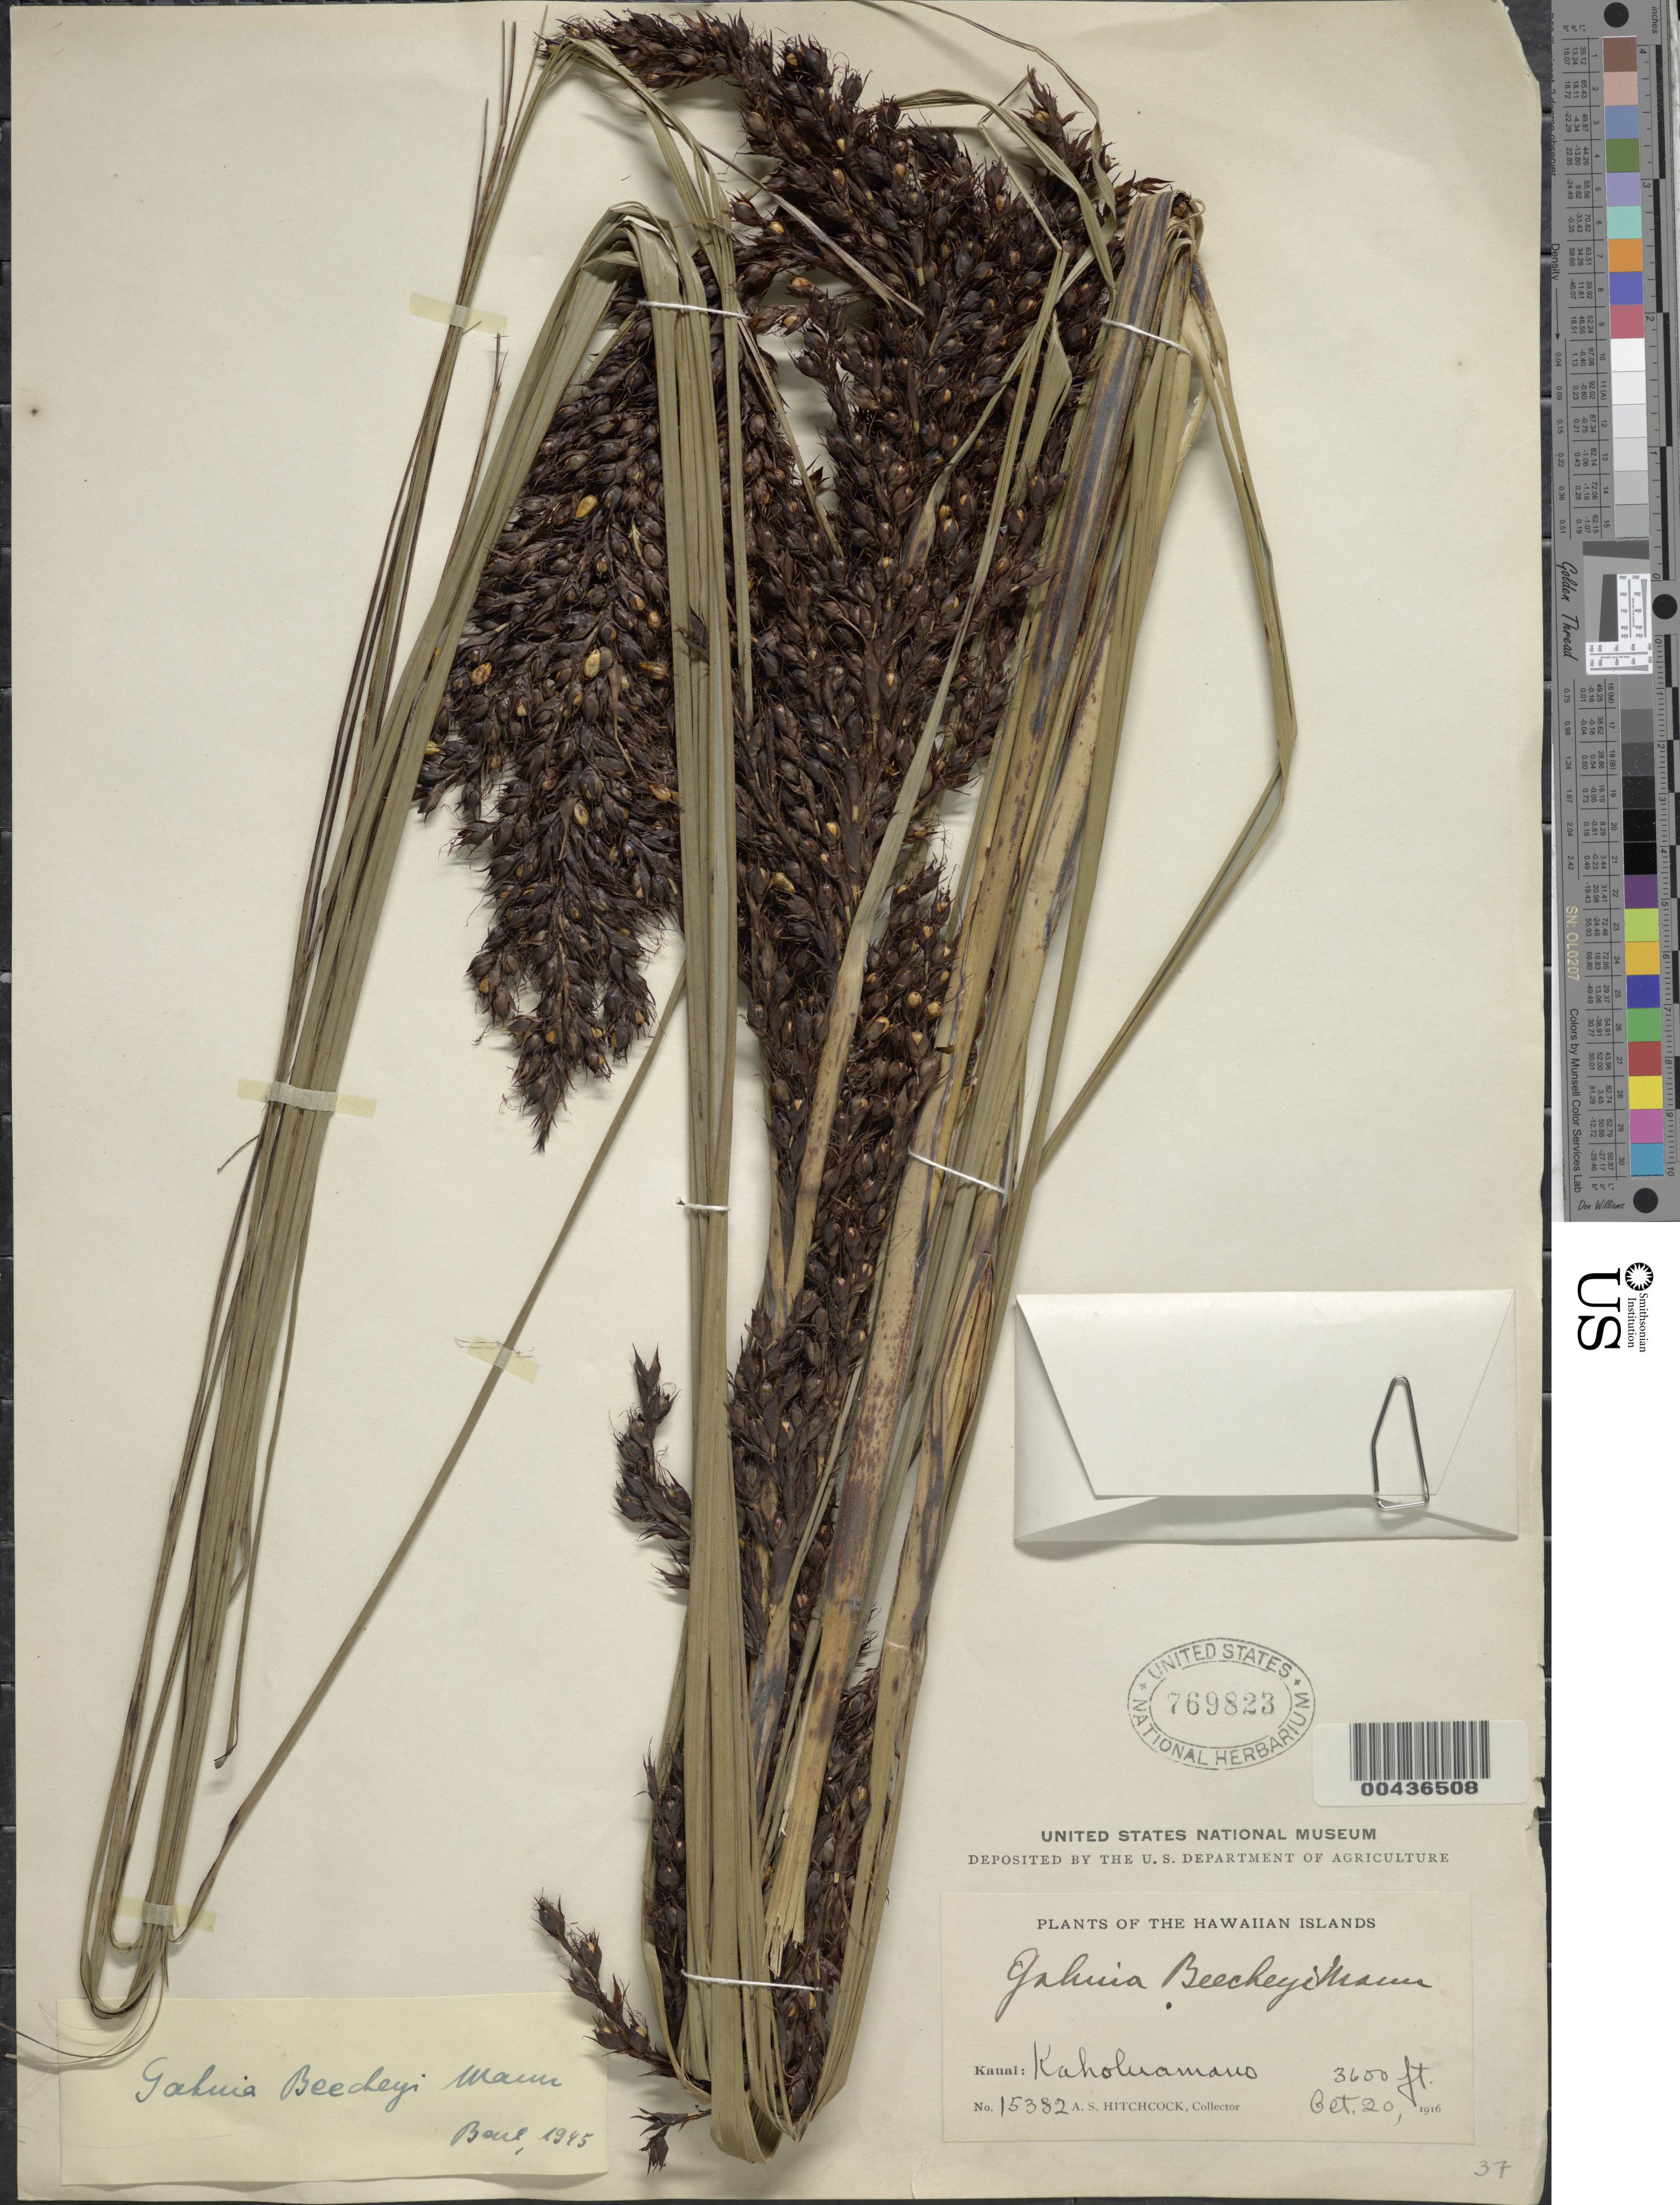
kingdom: Plantae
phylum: Tracheophyta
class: Liliopsida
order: Poales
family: Cyperaceae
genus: Gahnia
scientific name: Gahnia beecheyi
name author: H. Mann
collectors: A. S. Hitchcock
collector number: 15382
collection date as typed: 20 Oct 1916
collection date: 1916-10-20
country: United States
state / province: Hawaii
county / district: Kauai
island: Kaua'i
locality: Kaholuamano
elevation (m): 1097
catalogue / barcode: US 769823